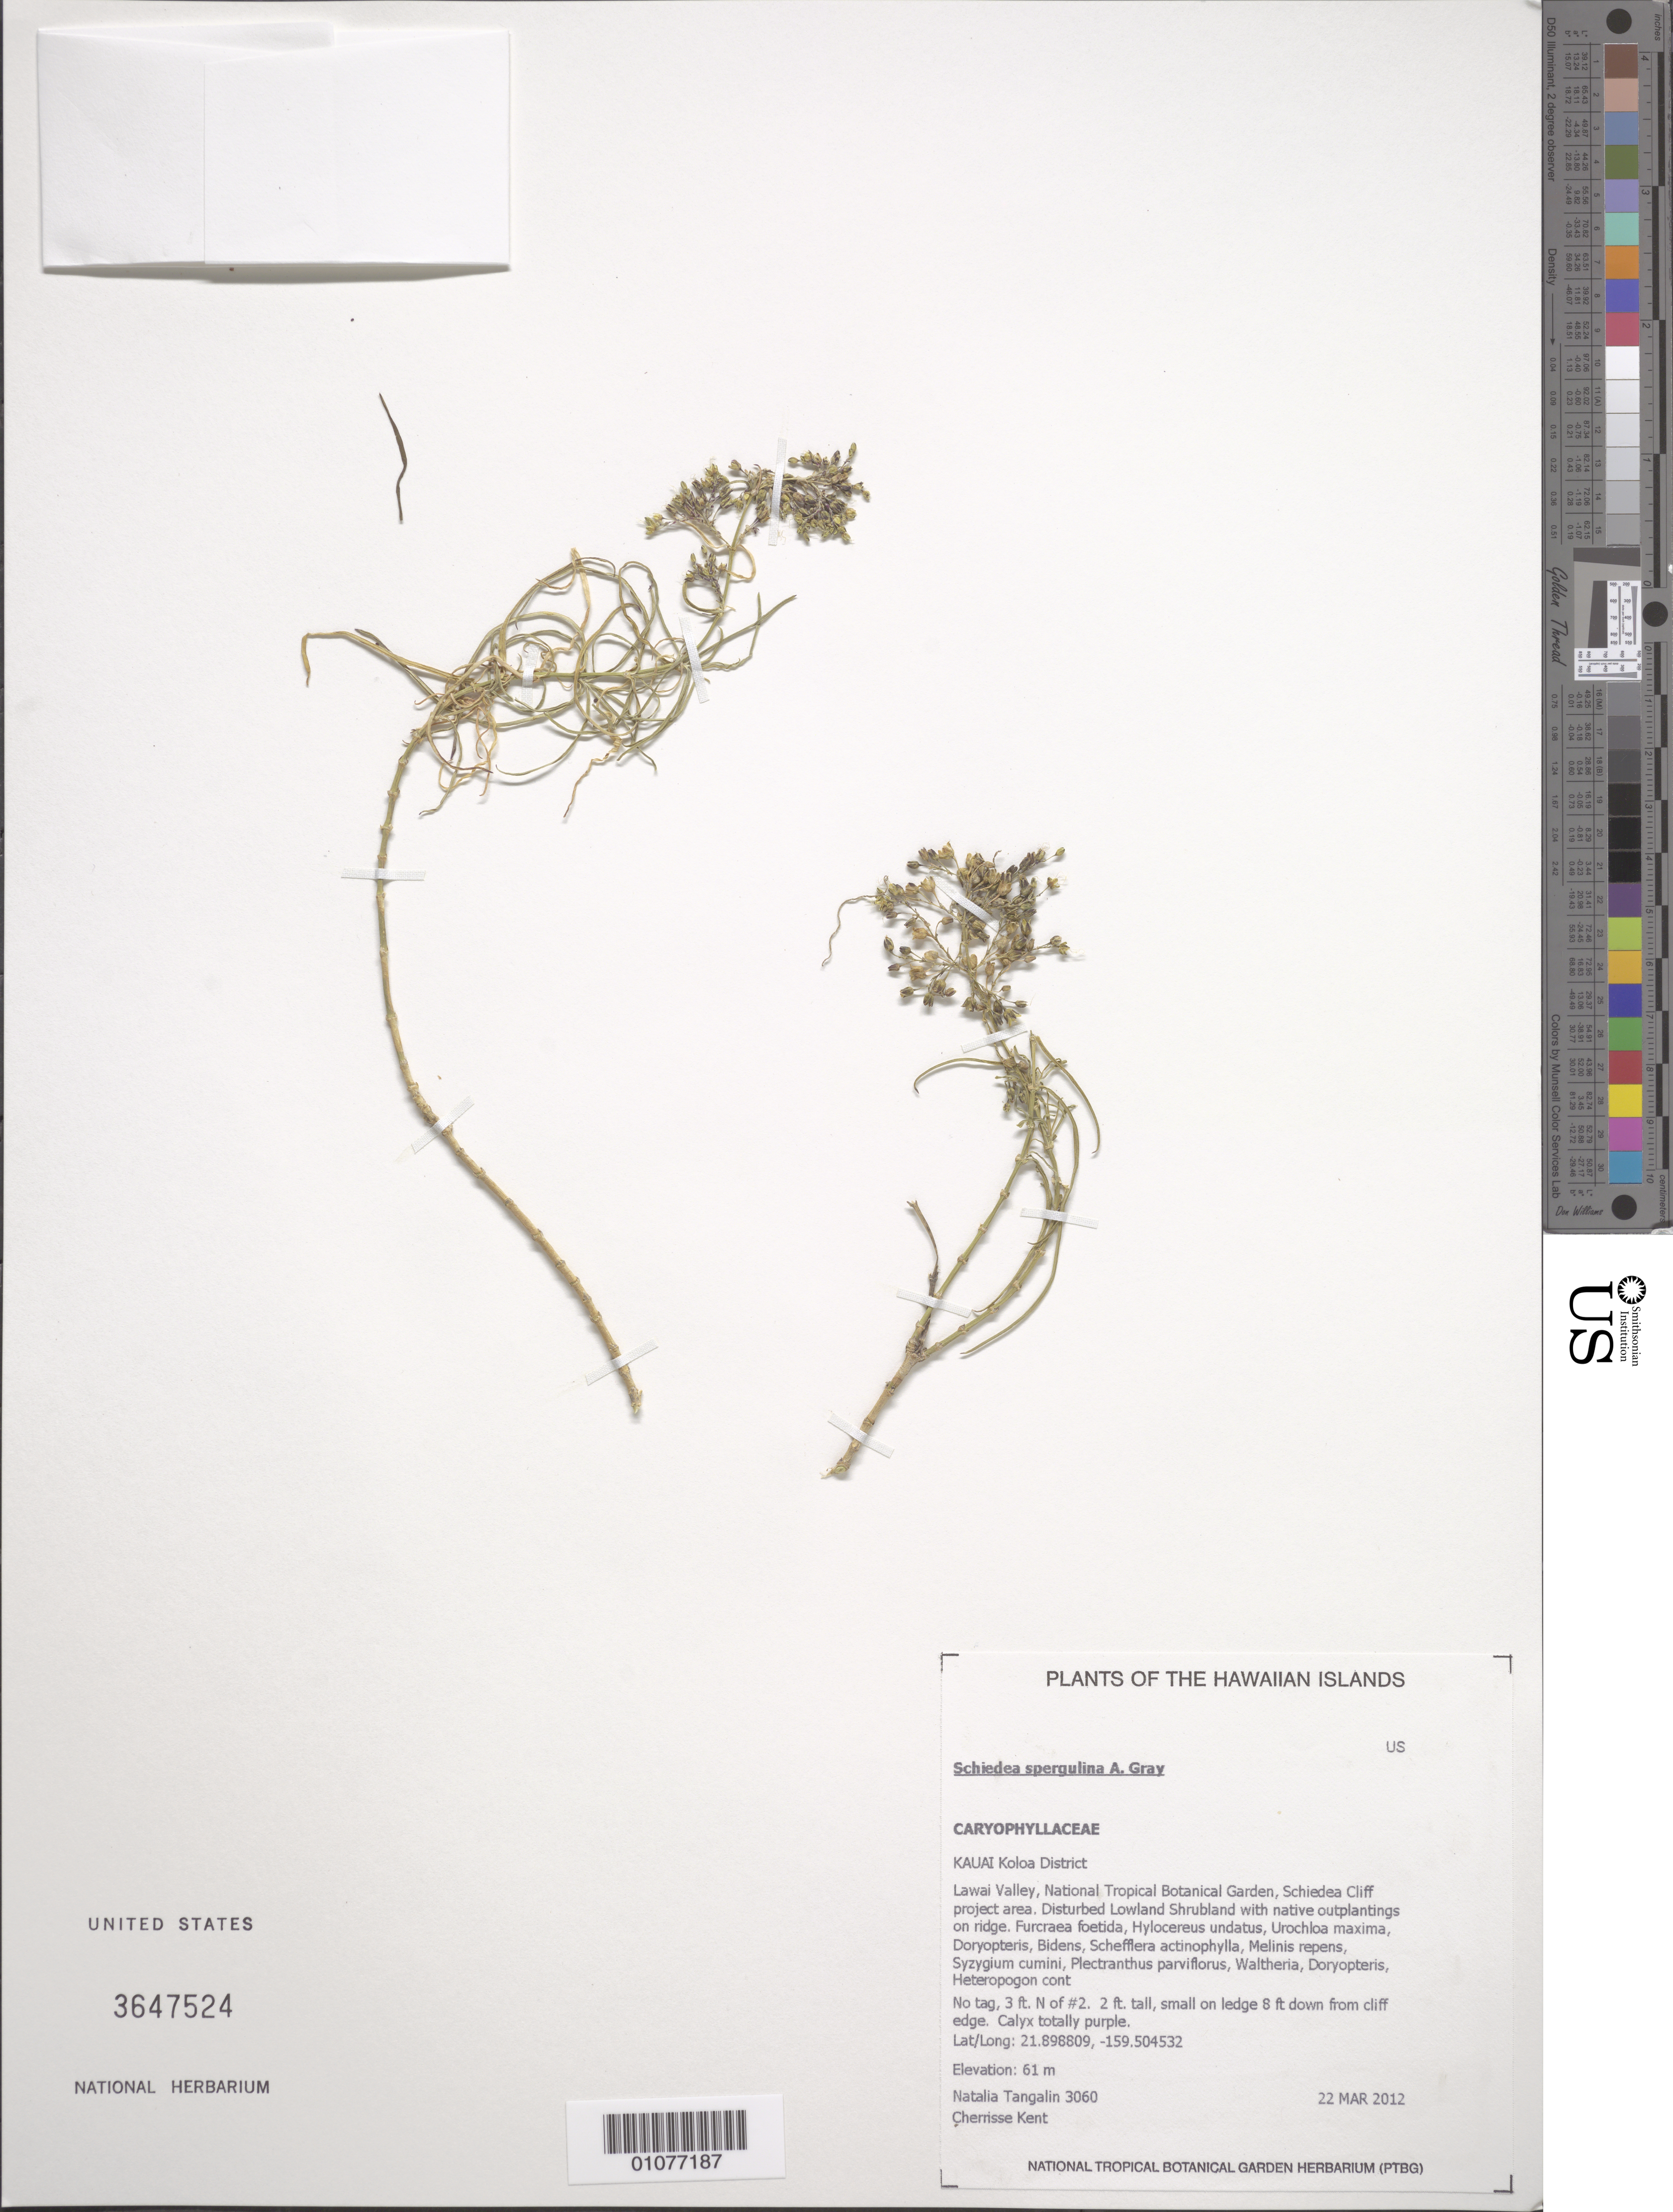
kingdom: Plantae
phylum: Tracheophyta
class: Magnoliopsida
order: Caryophyllales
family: Caryophyllaceae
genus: Schiedea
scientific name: Schiedea spergulina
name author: A. Gray in Wilkes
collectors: N. Tangalin & C. Kent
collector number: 3060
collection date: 2012-03-22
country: United States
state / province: Hawaii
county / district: Kauai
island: Kaua'i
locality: Koloa District, Lawau Valley, National Tropical Botanical Garden, Schiedea Cliff project area.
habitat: disturbed lowland shrubland with native outplantings on ridge, on ledge 8 ft down from cliff edge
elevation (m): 61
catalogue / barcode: US 3647524